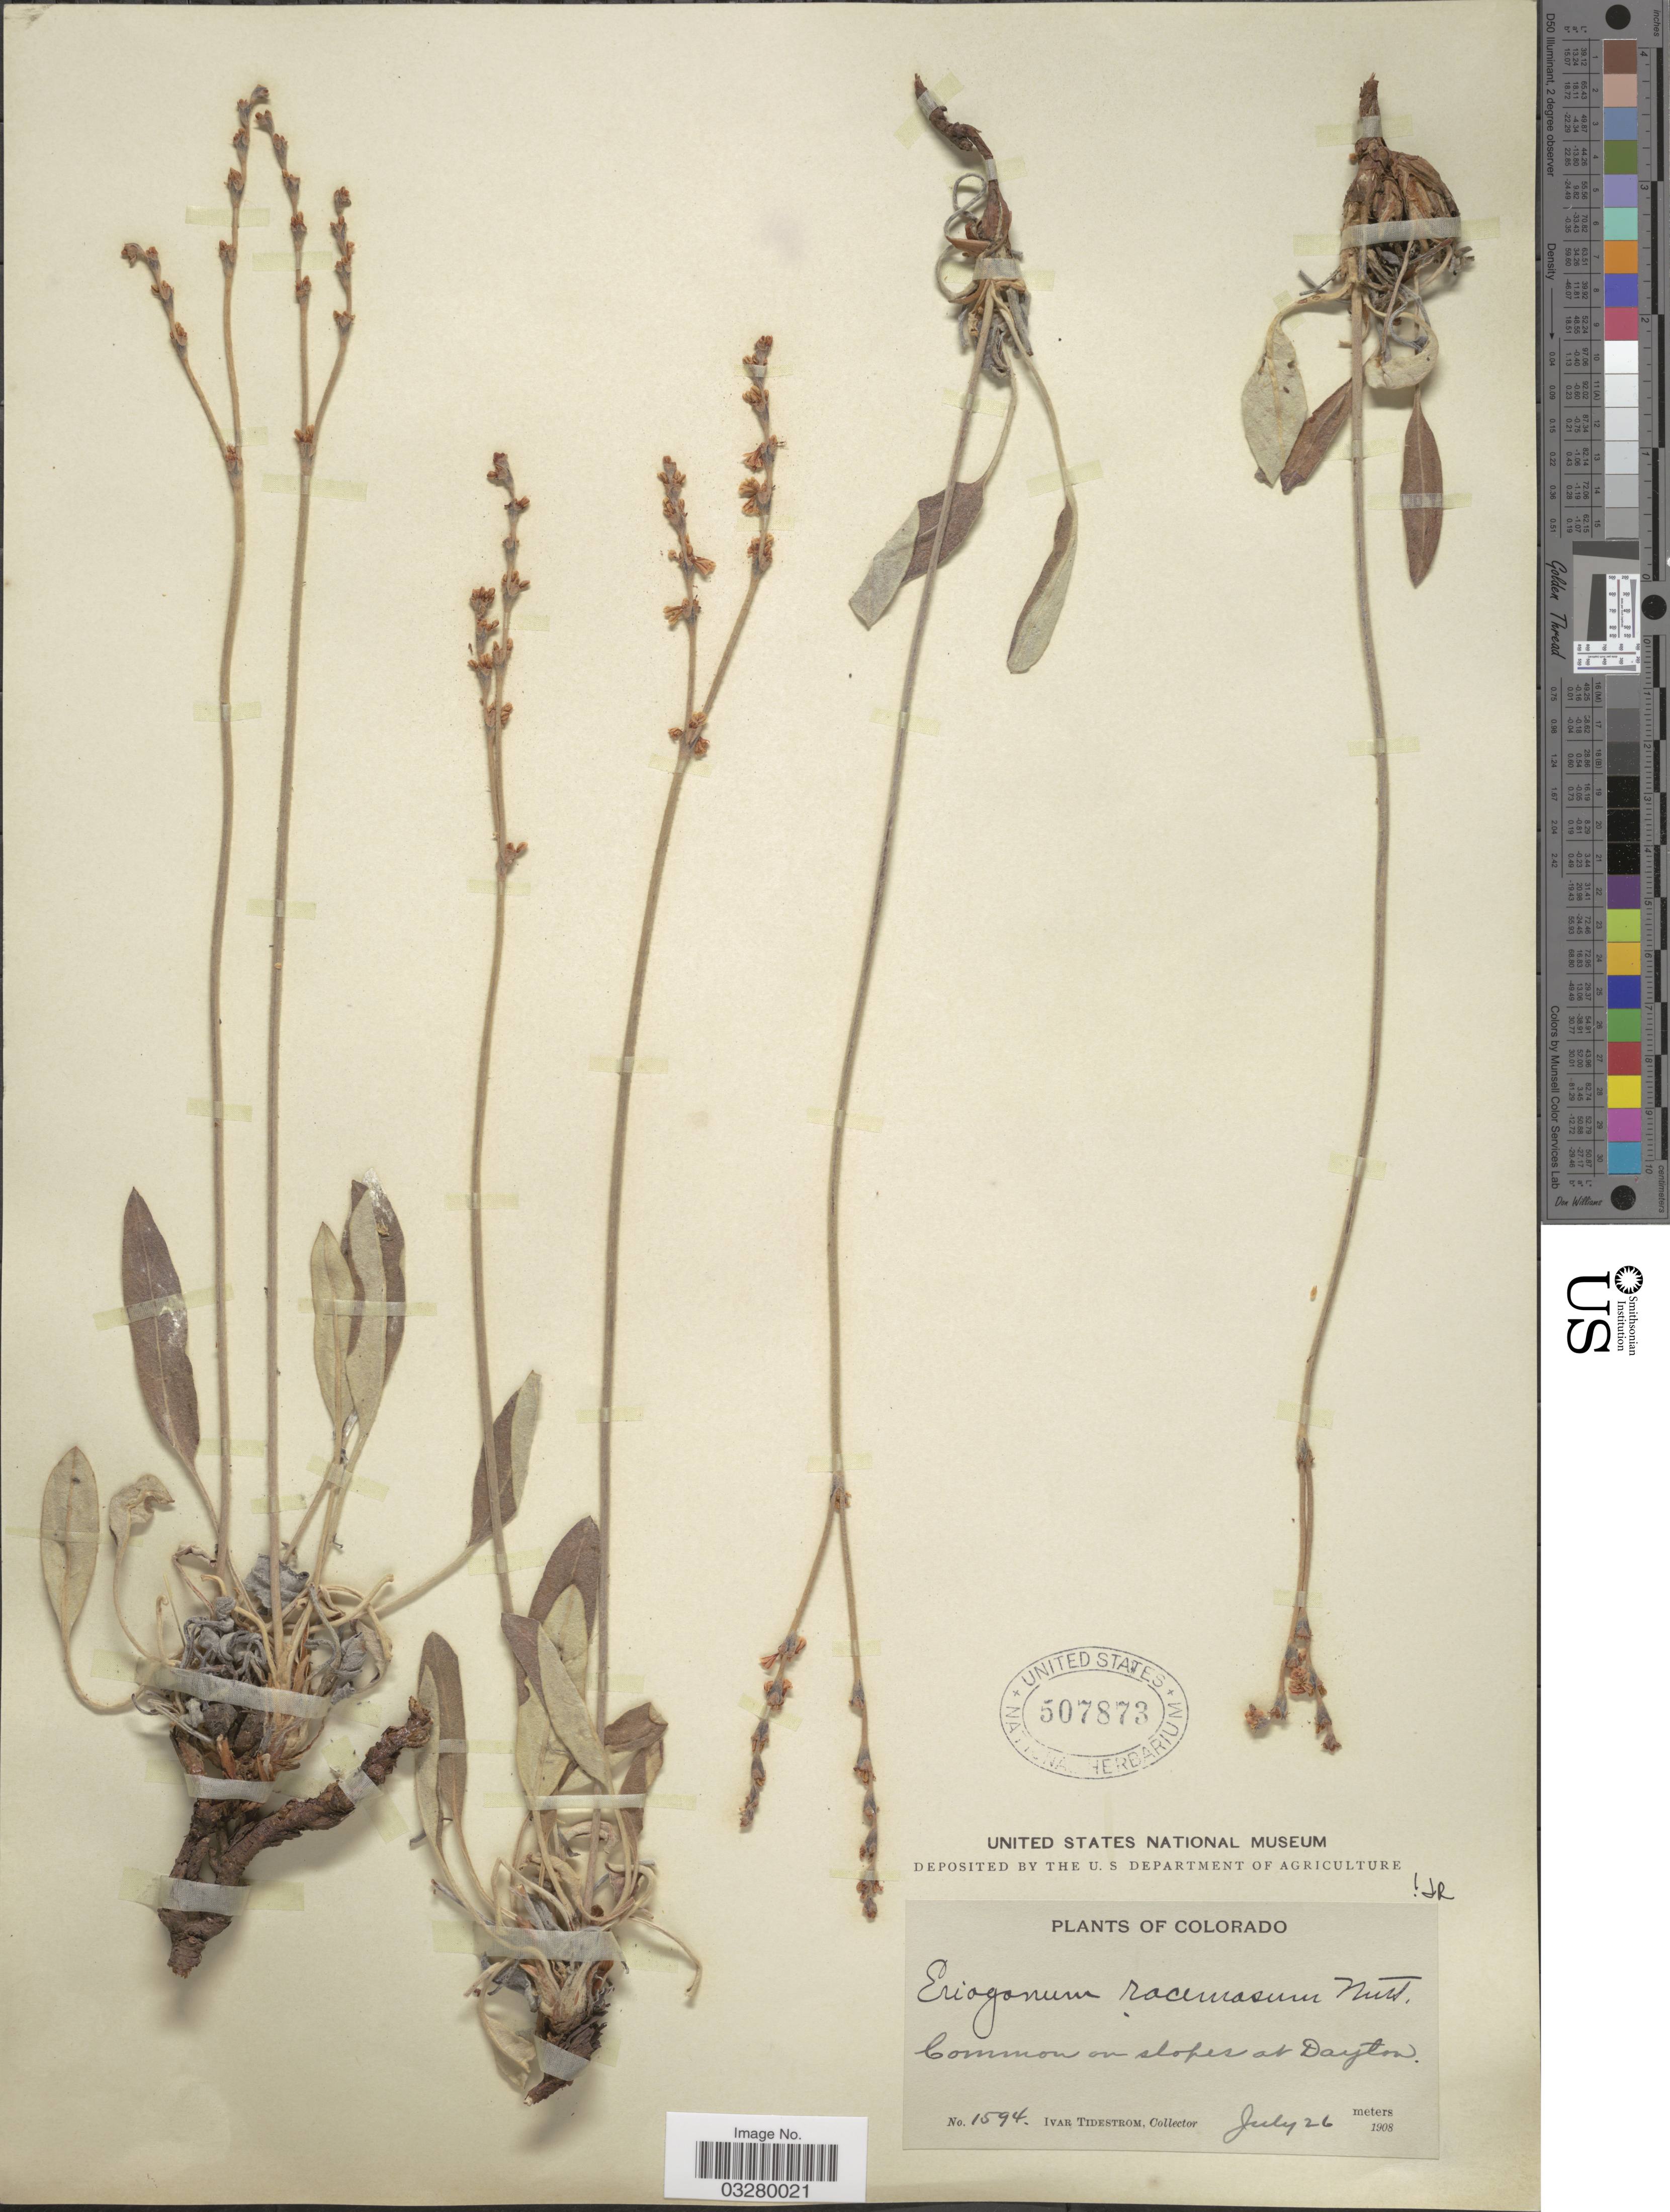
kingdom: Plantae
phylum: Tracheophyta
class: Magnoliopsida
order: Caryophyllales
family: Polygonaceae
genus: Eriogonum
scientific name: Eriogonum racemosum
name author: Nutt.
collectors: I. F. Tidestrom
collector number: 1594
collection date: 1908-07-26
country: United States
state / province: Colorado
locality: Common on slopes at Dayton.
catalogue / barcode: US 507873